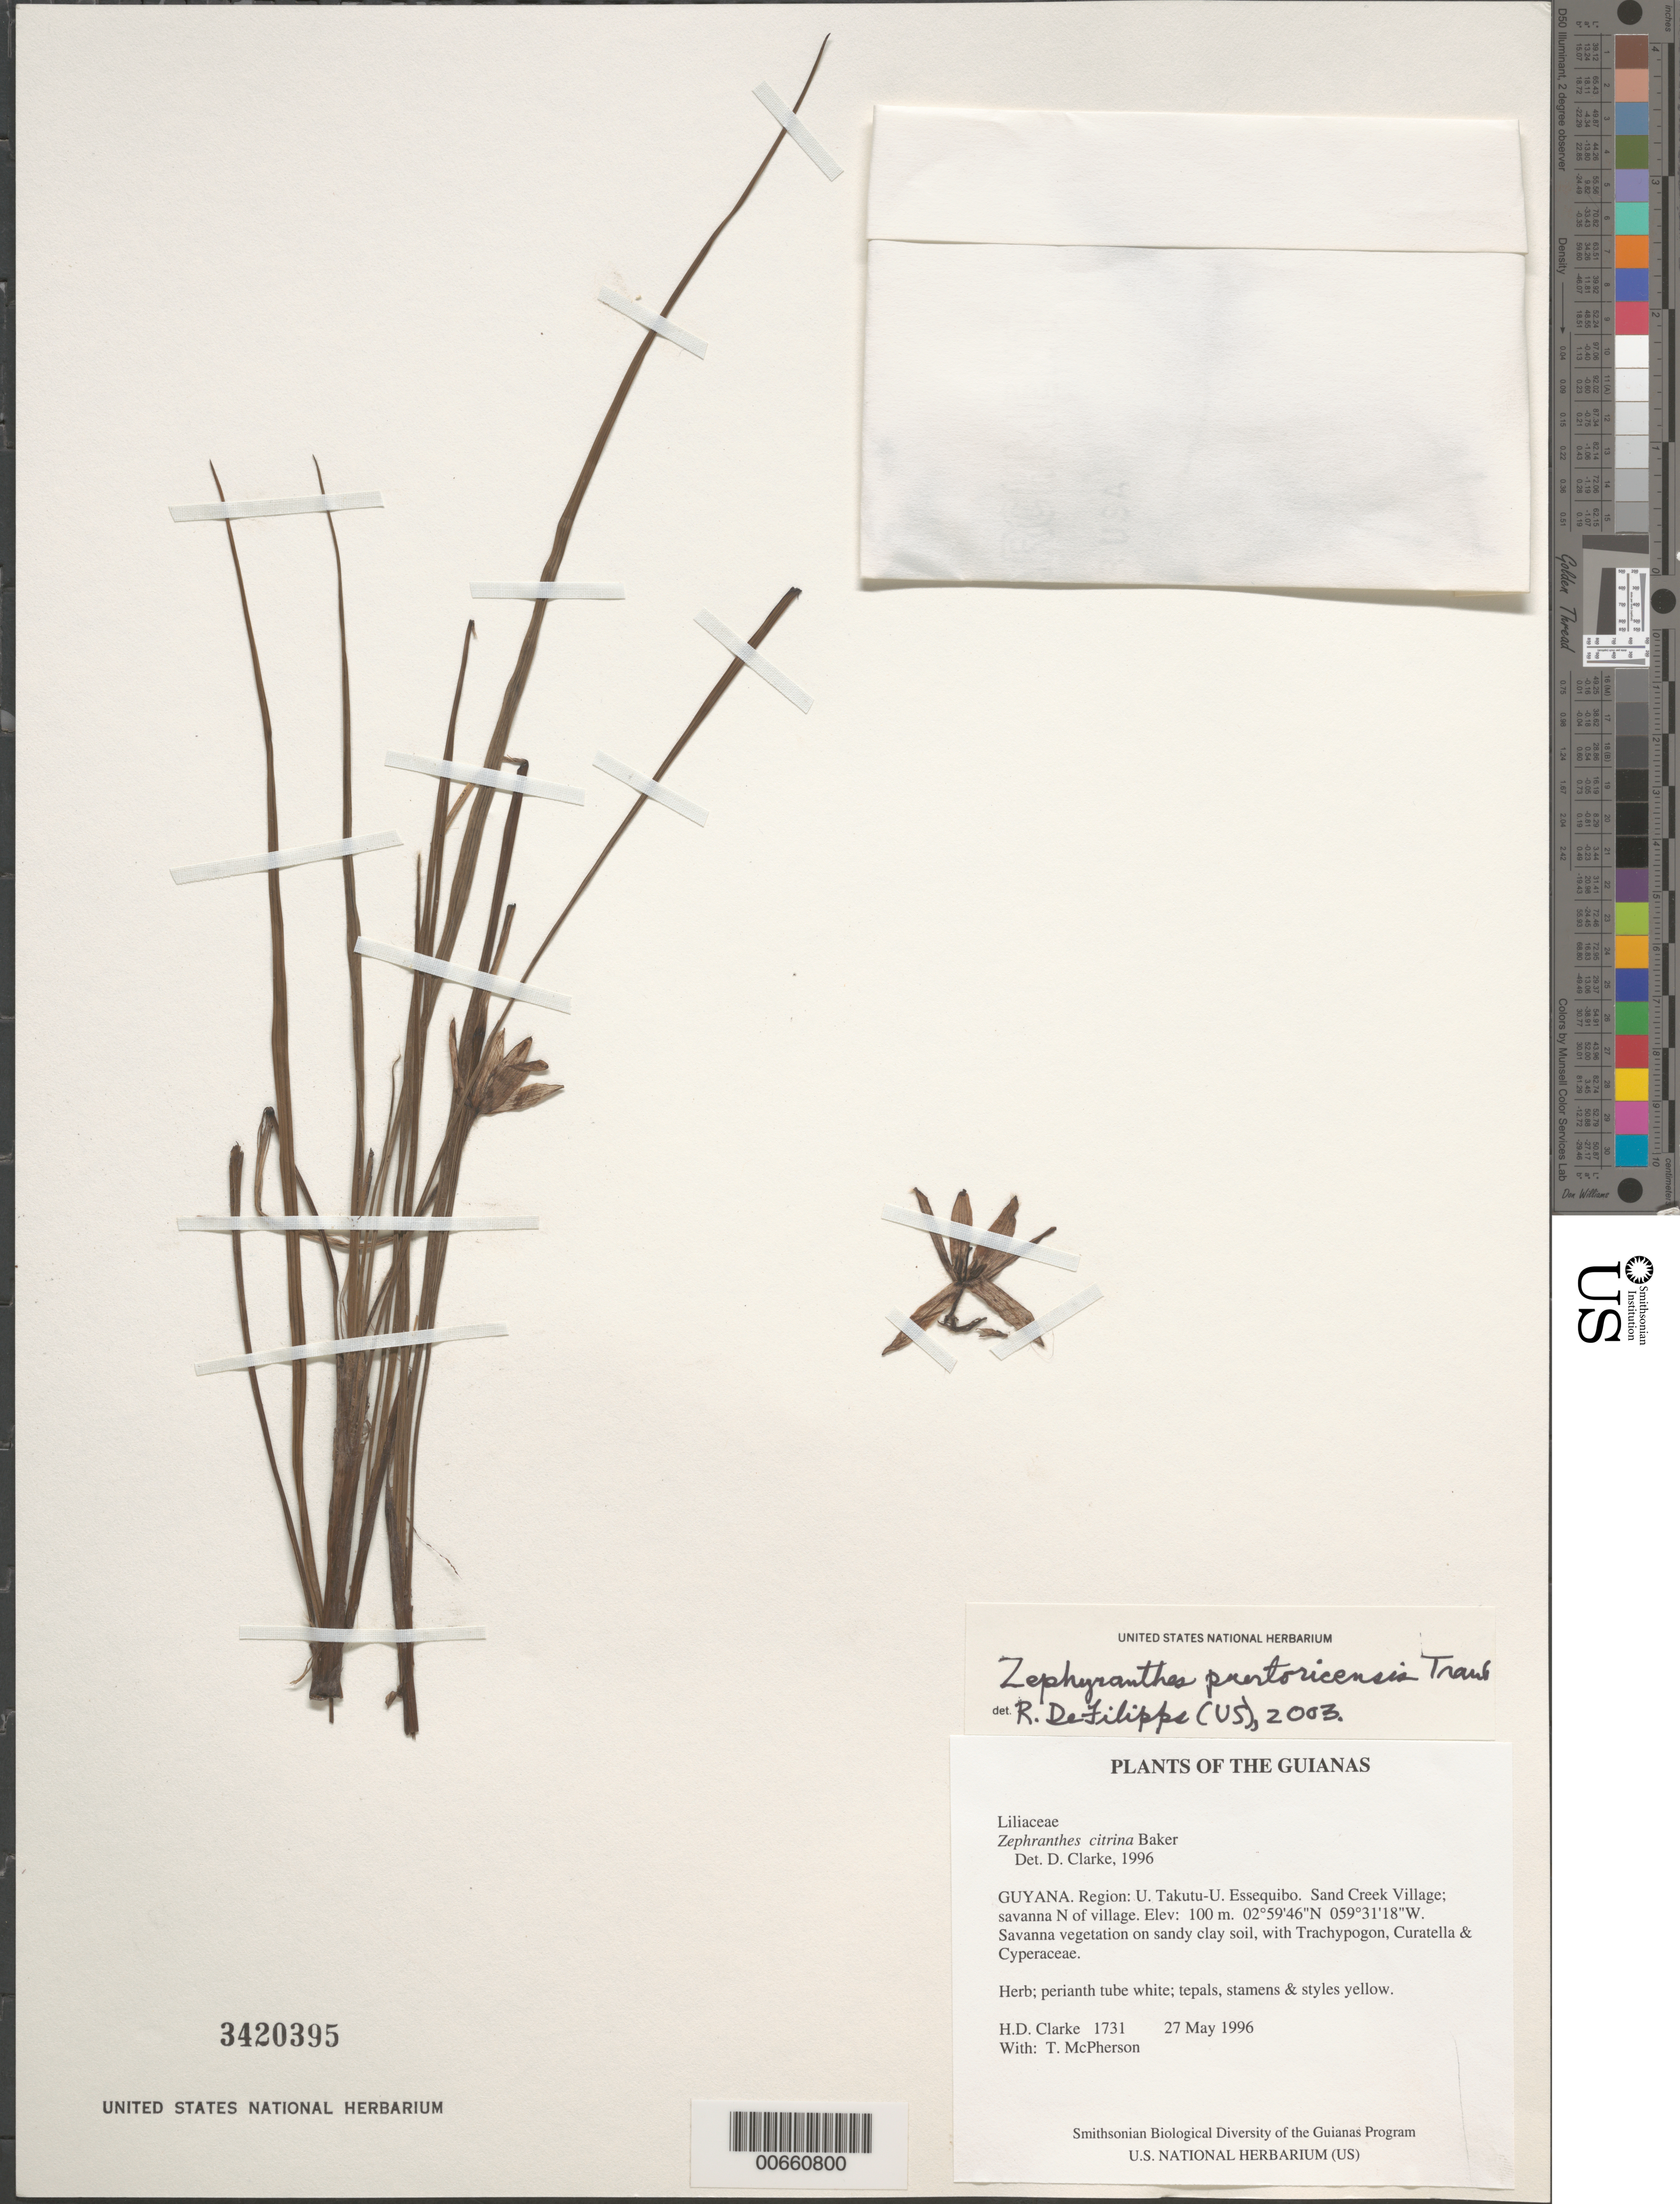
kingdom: Plantae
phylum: Tracheophyta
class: Liliopsida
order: Asparagales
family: Amaryllidaceae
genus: Zephyranthes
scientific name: Zephyranthes puertoricensis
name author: Traub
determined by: DeFilipps, R. A.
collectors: H. D. Clarke & T. McPherson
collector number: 1731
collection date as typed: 27 May 1996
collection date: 1996-05-27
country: Guyana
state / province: U. Takutu-U. Essequibo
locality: Sand Creek Village; savanna N of village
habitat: Savanna vegetation on sandy clay soil, with Trachypogon, Curatella & Cyperaceae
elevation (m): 100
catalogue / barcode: US 3420395